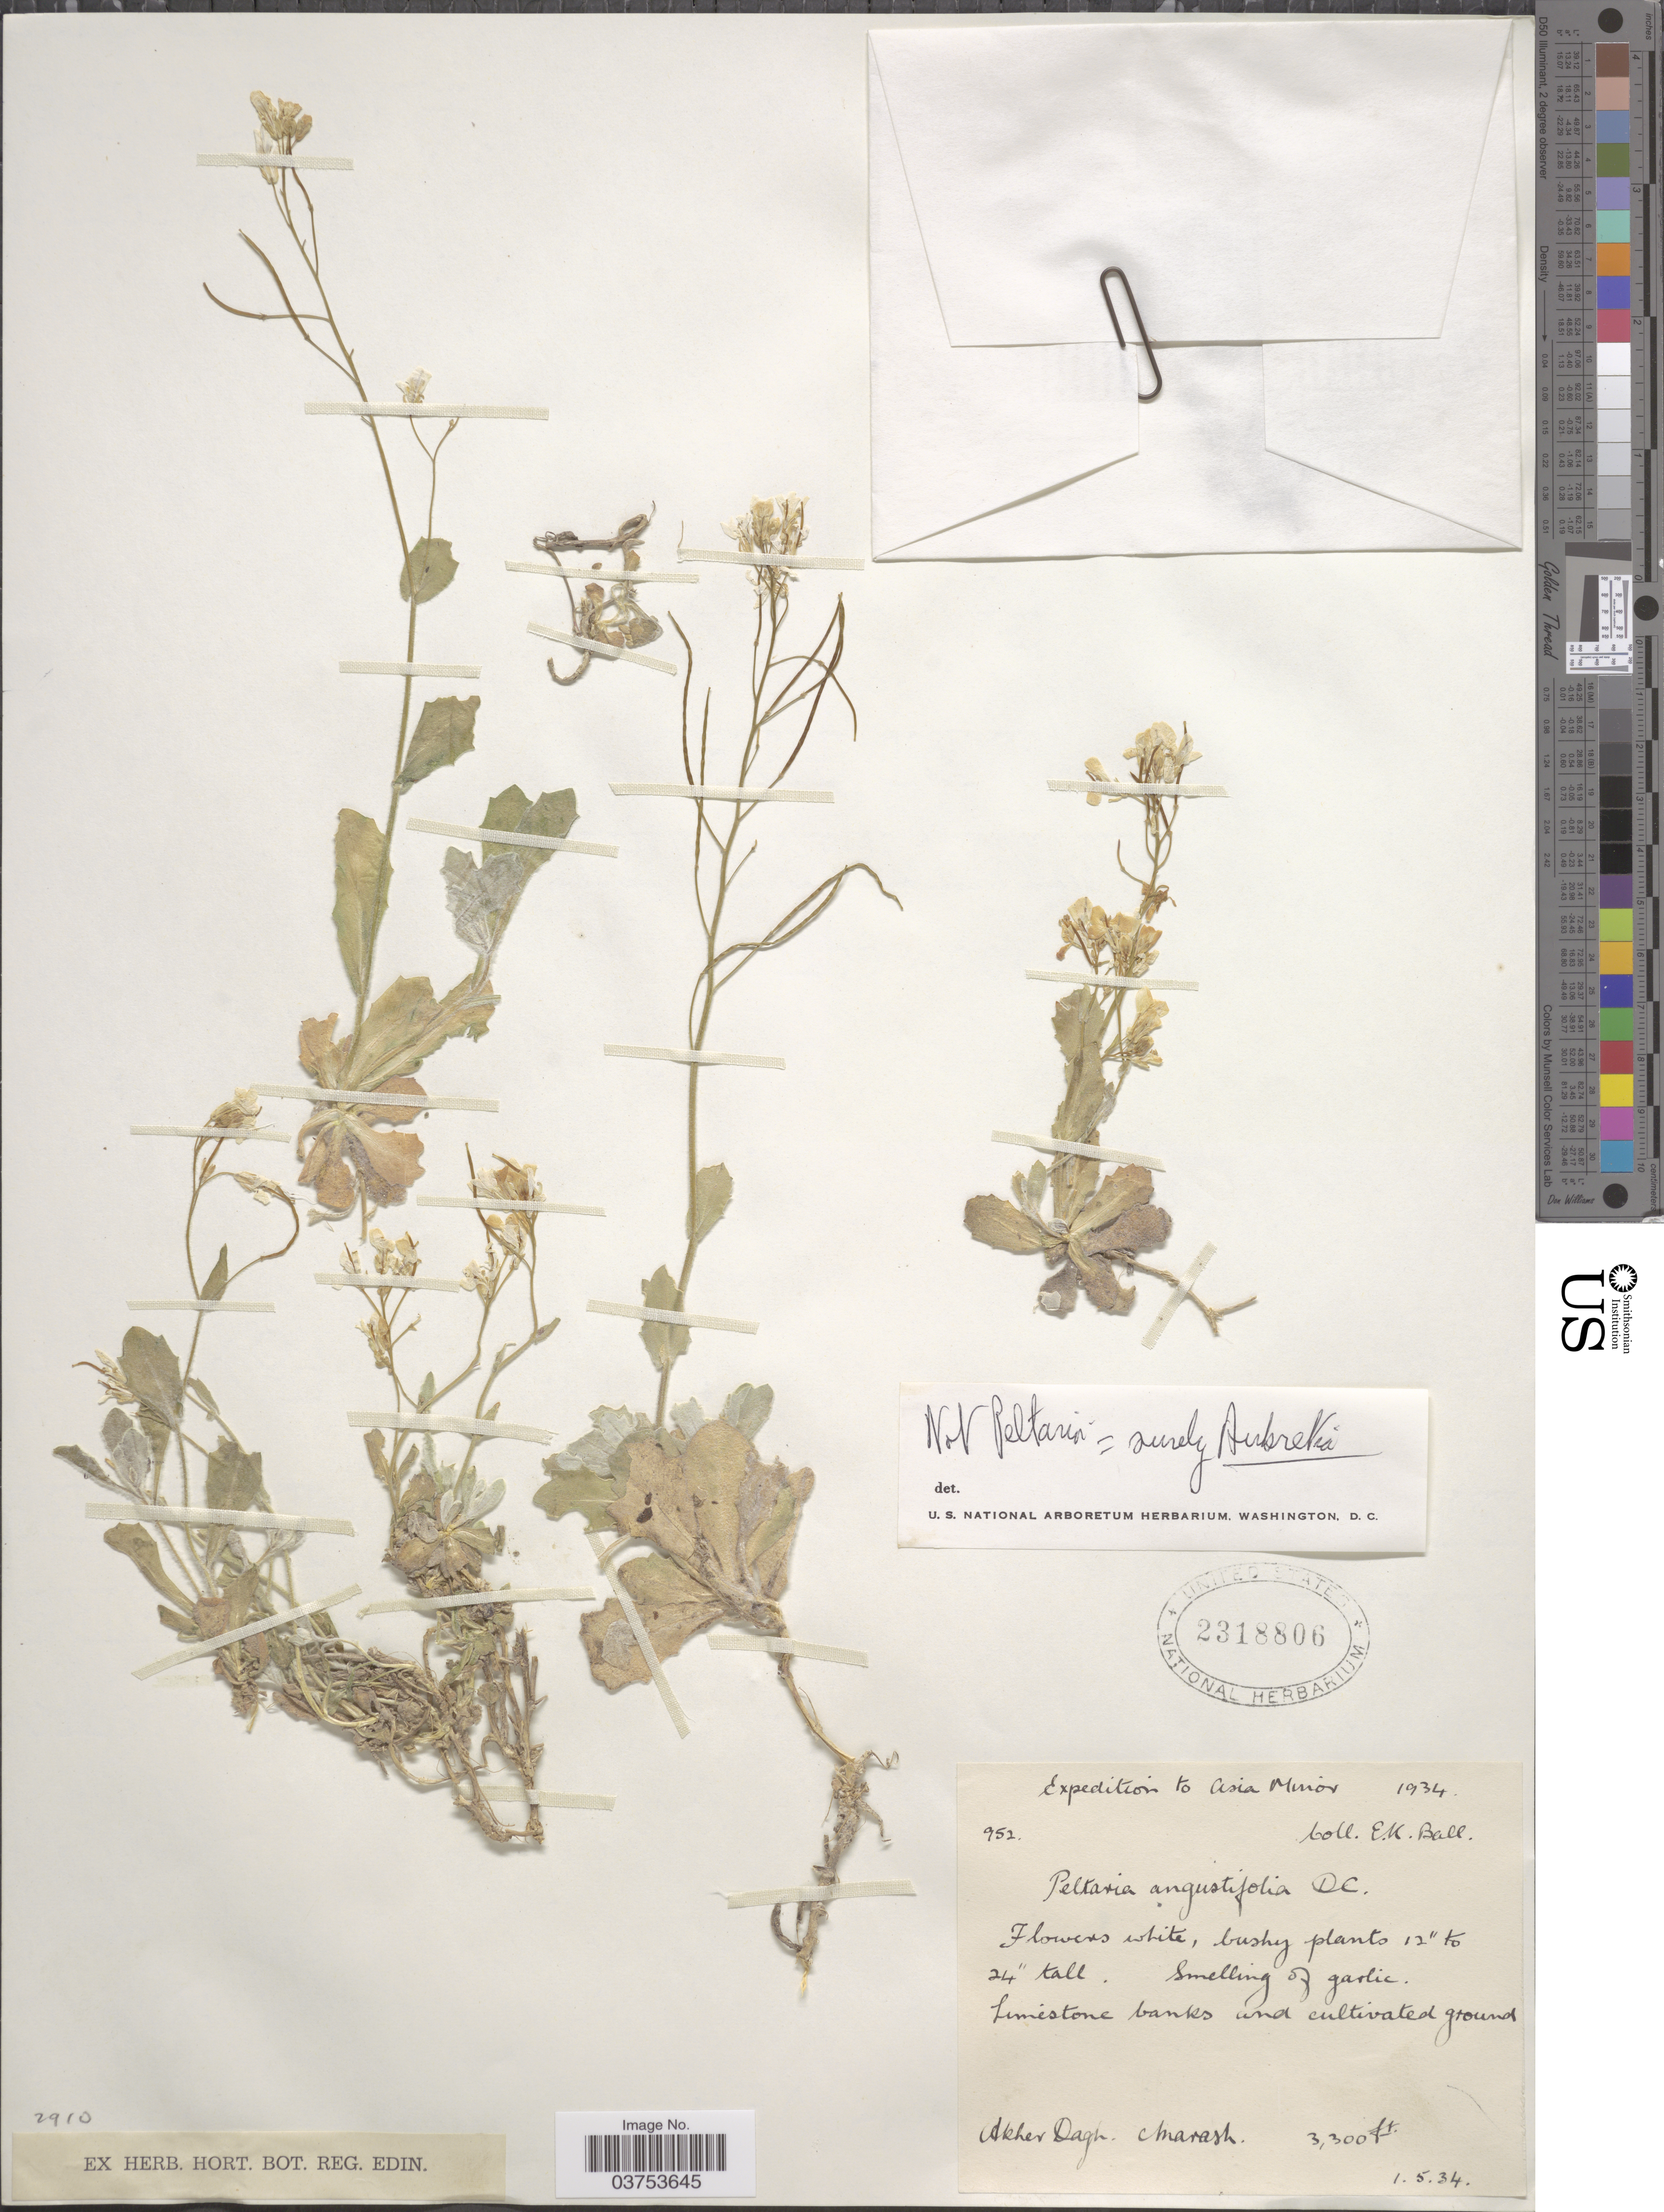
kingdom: Plantae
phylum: Tracheophyta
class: Magnoliopsida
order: Brassicales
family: Brassicaceae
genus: Aubrieta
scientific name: Aubrieta sp.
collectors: E. Ball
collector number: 952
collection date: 1934-05-01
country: Turkey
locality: Asia Minor. Akher Dagh.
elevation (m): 1006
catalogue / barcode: US 2318806